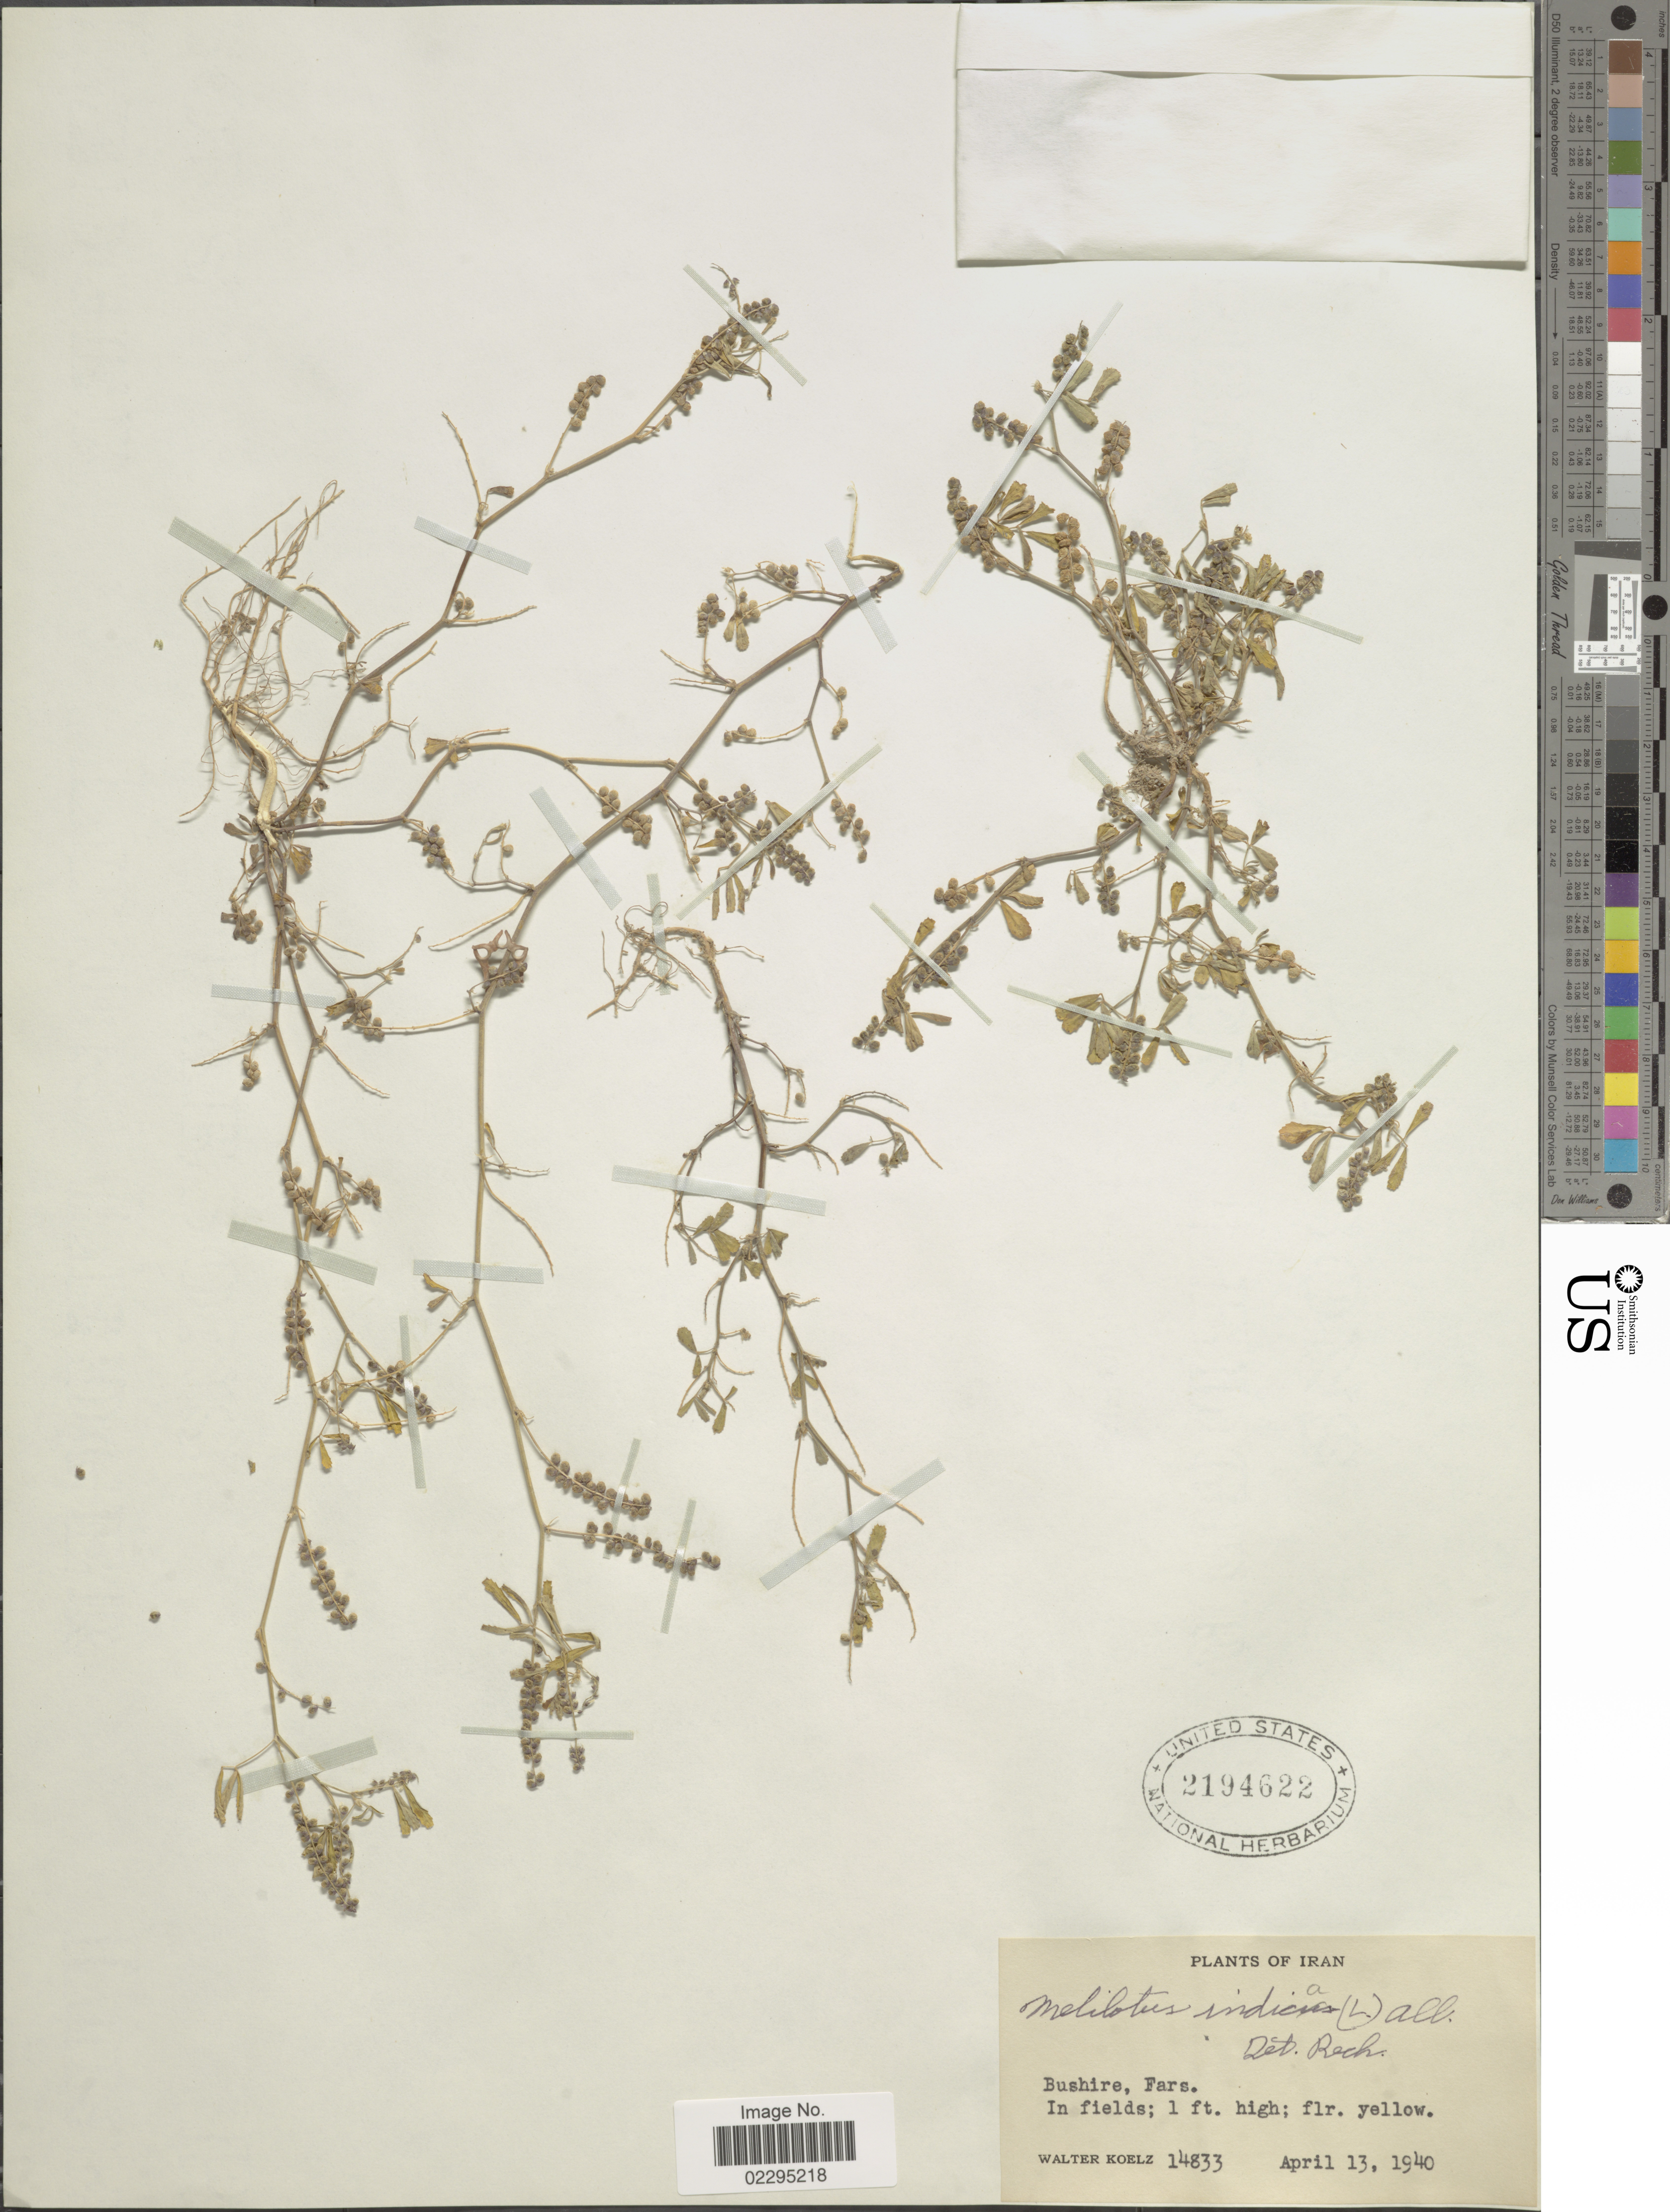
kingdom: Plantae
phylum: Tracheophyta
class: Magnoliopsida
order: Fabales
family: Fabaceae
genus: Melilotus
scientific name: Melilotus indicus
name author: (L.) All.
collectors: W. N. Koelz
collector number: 14833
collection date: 1940-04-13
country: Iran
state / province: Bushehr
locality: Bushire, Fars.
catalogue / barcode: US 2194622